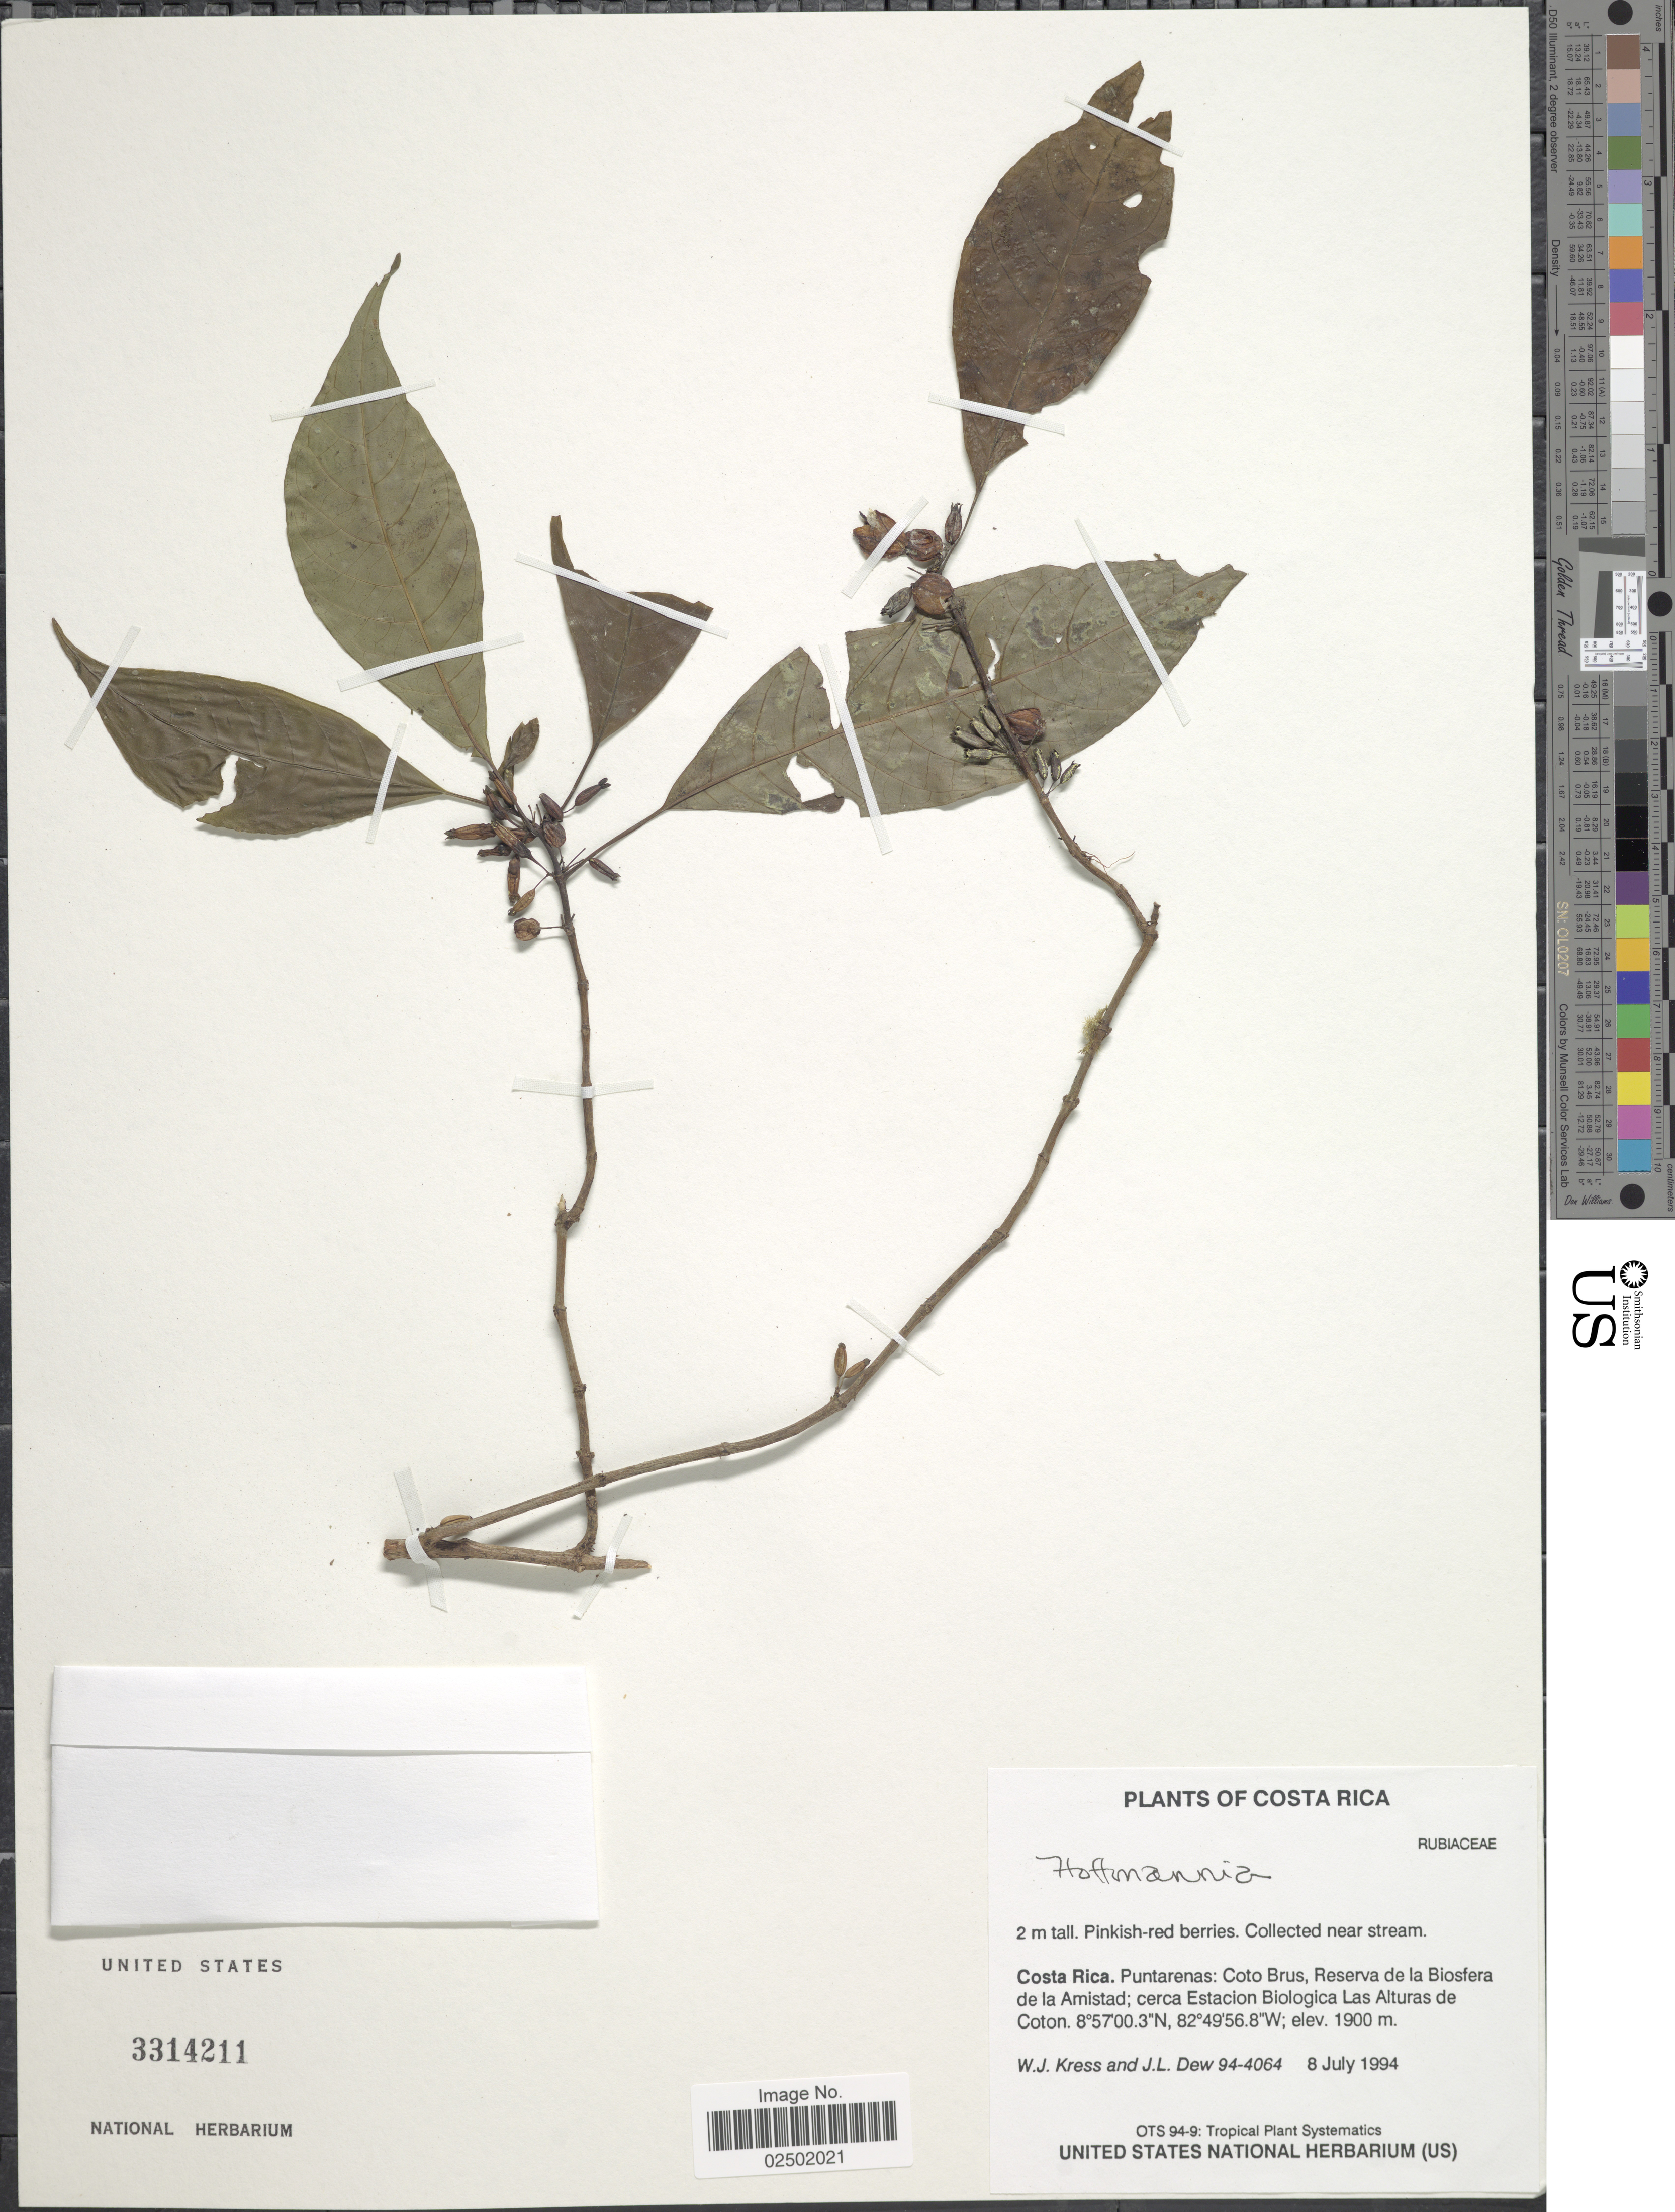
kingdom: Plantae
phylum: Tracheophyta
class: Magnoliopsida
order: Gentianales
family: Rubiaceae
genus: Hoffmannia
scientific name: Hoffmannia sp.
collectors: W. J. Kress & J. L. Dew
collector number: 94-4064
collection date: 1994-07-08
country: Costa Rica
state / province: Puntarenas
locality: Coto Brus, Reserva de la Biosfera de la Amistad; cerca Estacion Biologica Las Alturas de Coton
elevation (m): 1900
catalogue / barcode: US 3314211